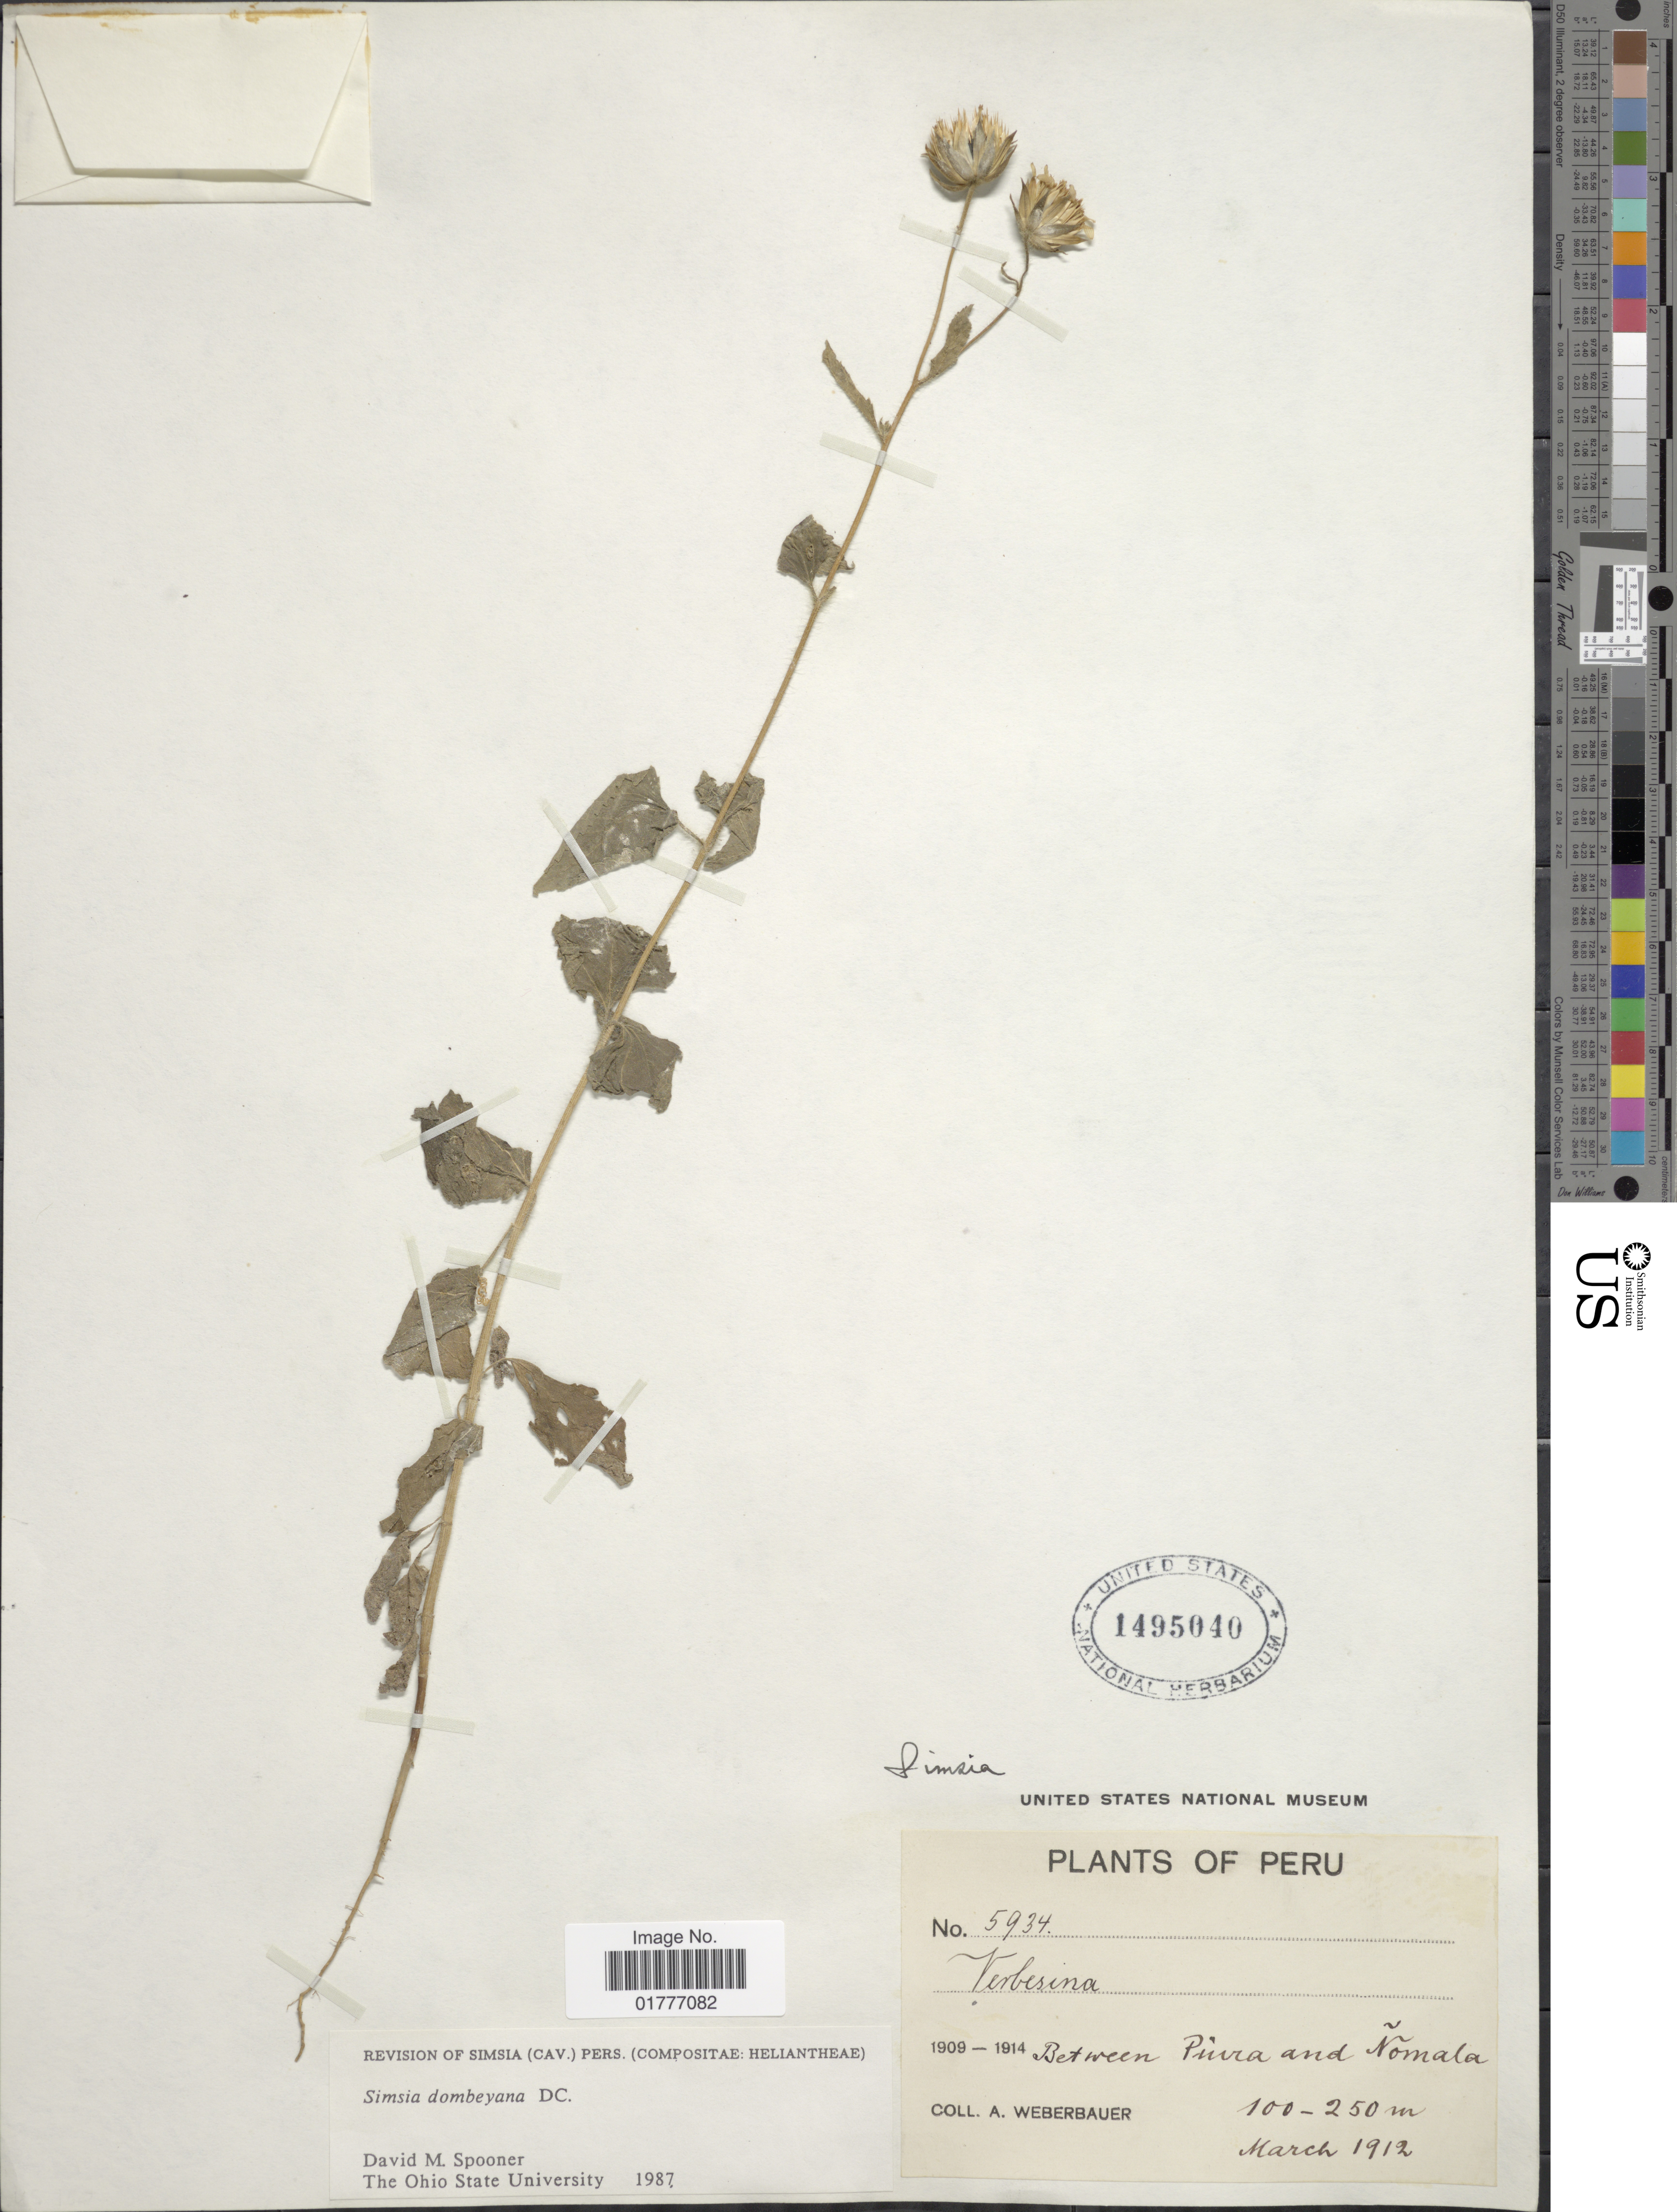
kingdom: Plantae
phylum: Tracheophyta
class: Magnoliopsida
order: Asterales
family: Asteraceae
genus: Simsia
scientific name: Simsia dombeyana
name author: DC.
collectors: A. Weberbauer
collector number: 5934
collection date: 1912-03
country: Peru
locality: Between Piura and Nomata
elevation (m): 100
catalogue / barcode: US 1495040